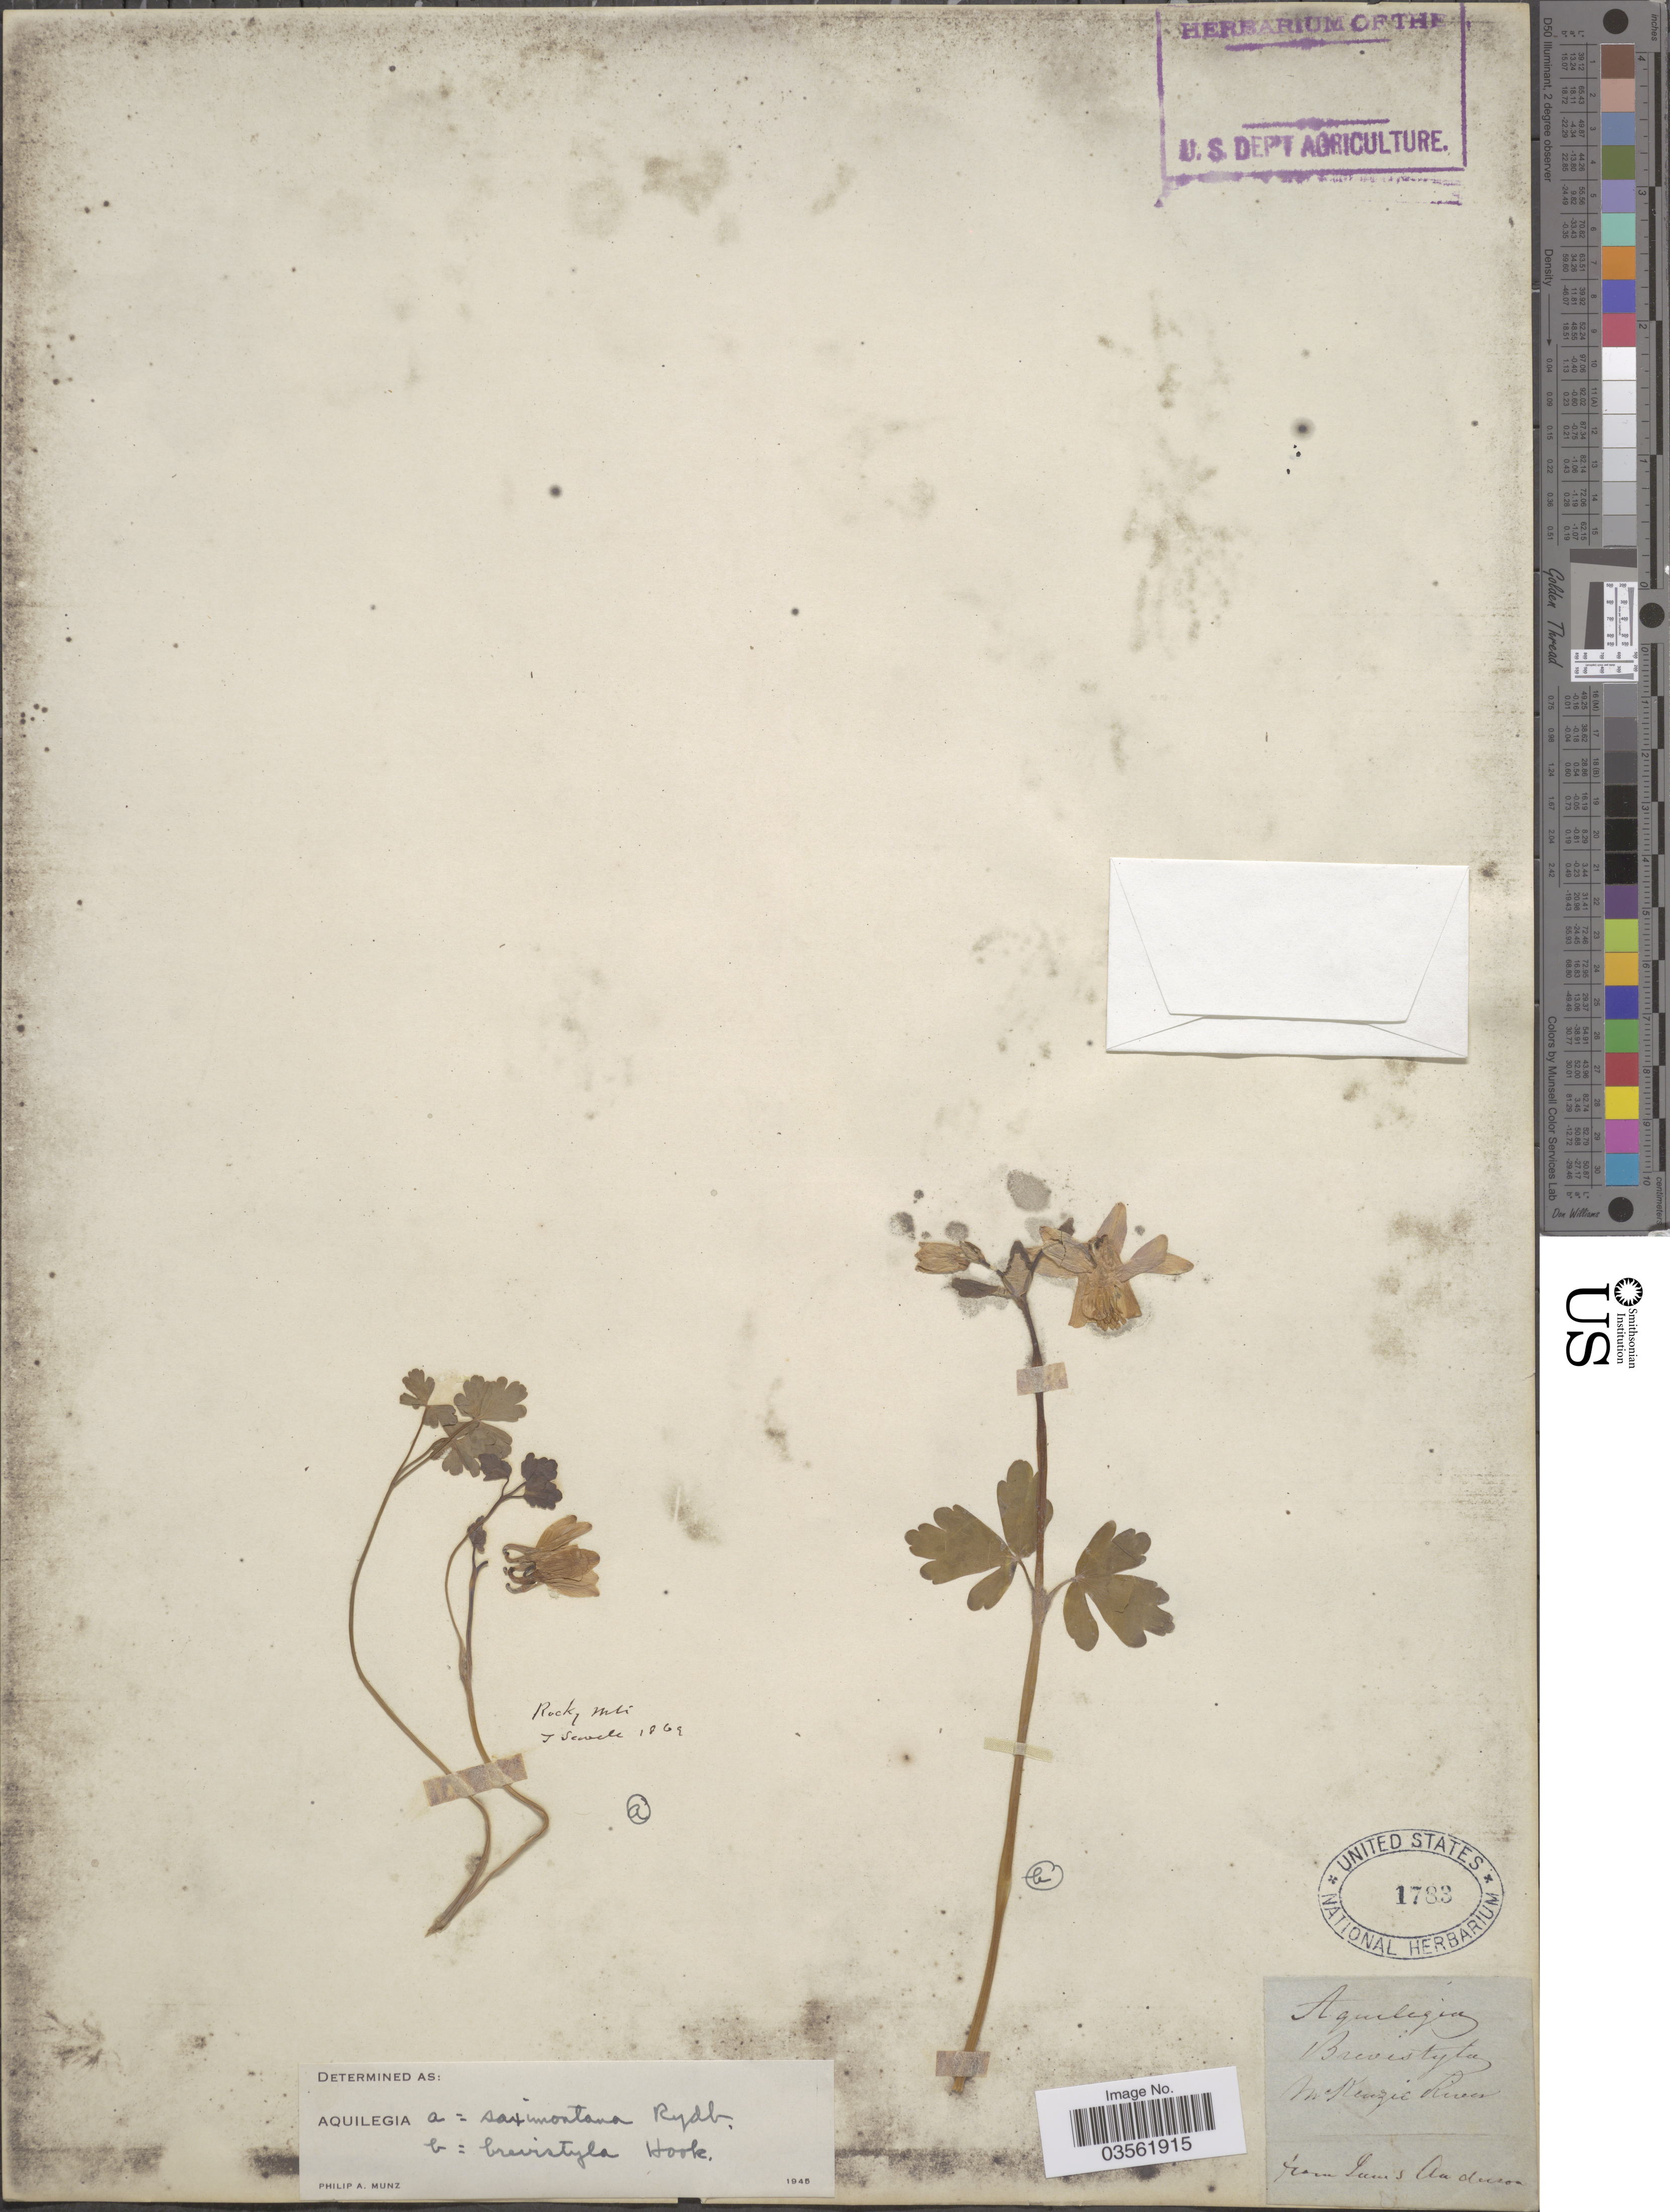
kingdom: Plantae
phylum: Tracheophyta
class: Magnoliopsida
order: Ranunculales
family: Ranunculaceae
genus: Aquilegia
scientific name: Aquilegia saximontana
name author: Rydb.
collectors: L. Anderson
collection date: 1869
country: Canada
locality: Rocky Mts. McKenzie River.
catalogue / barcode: US 1783